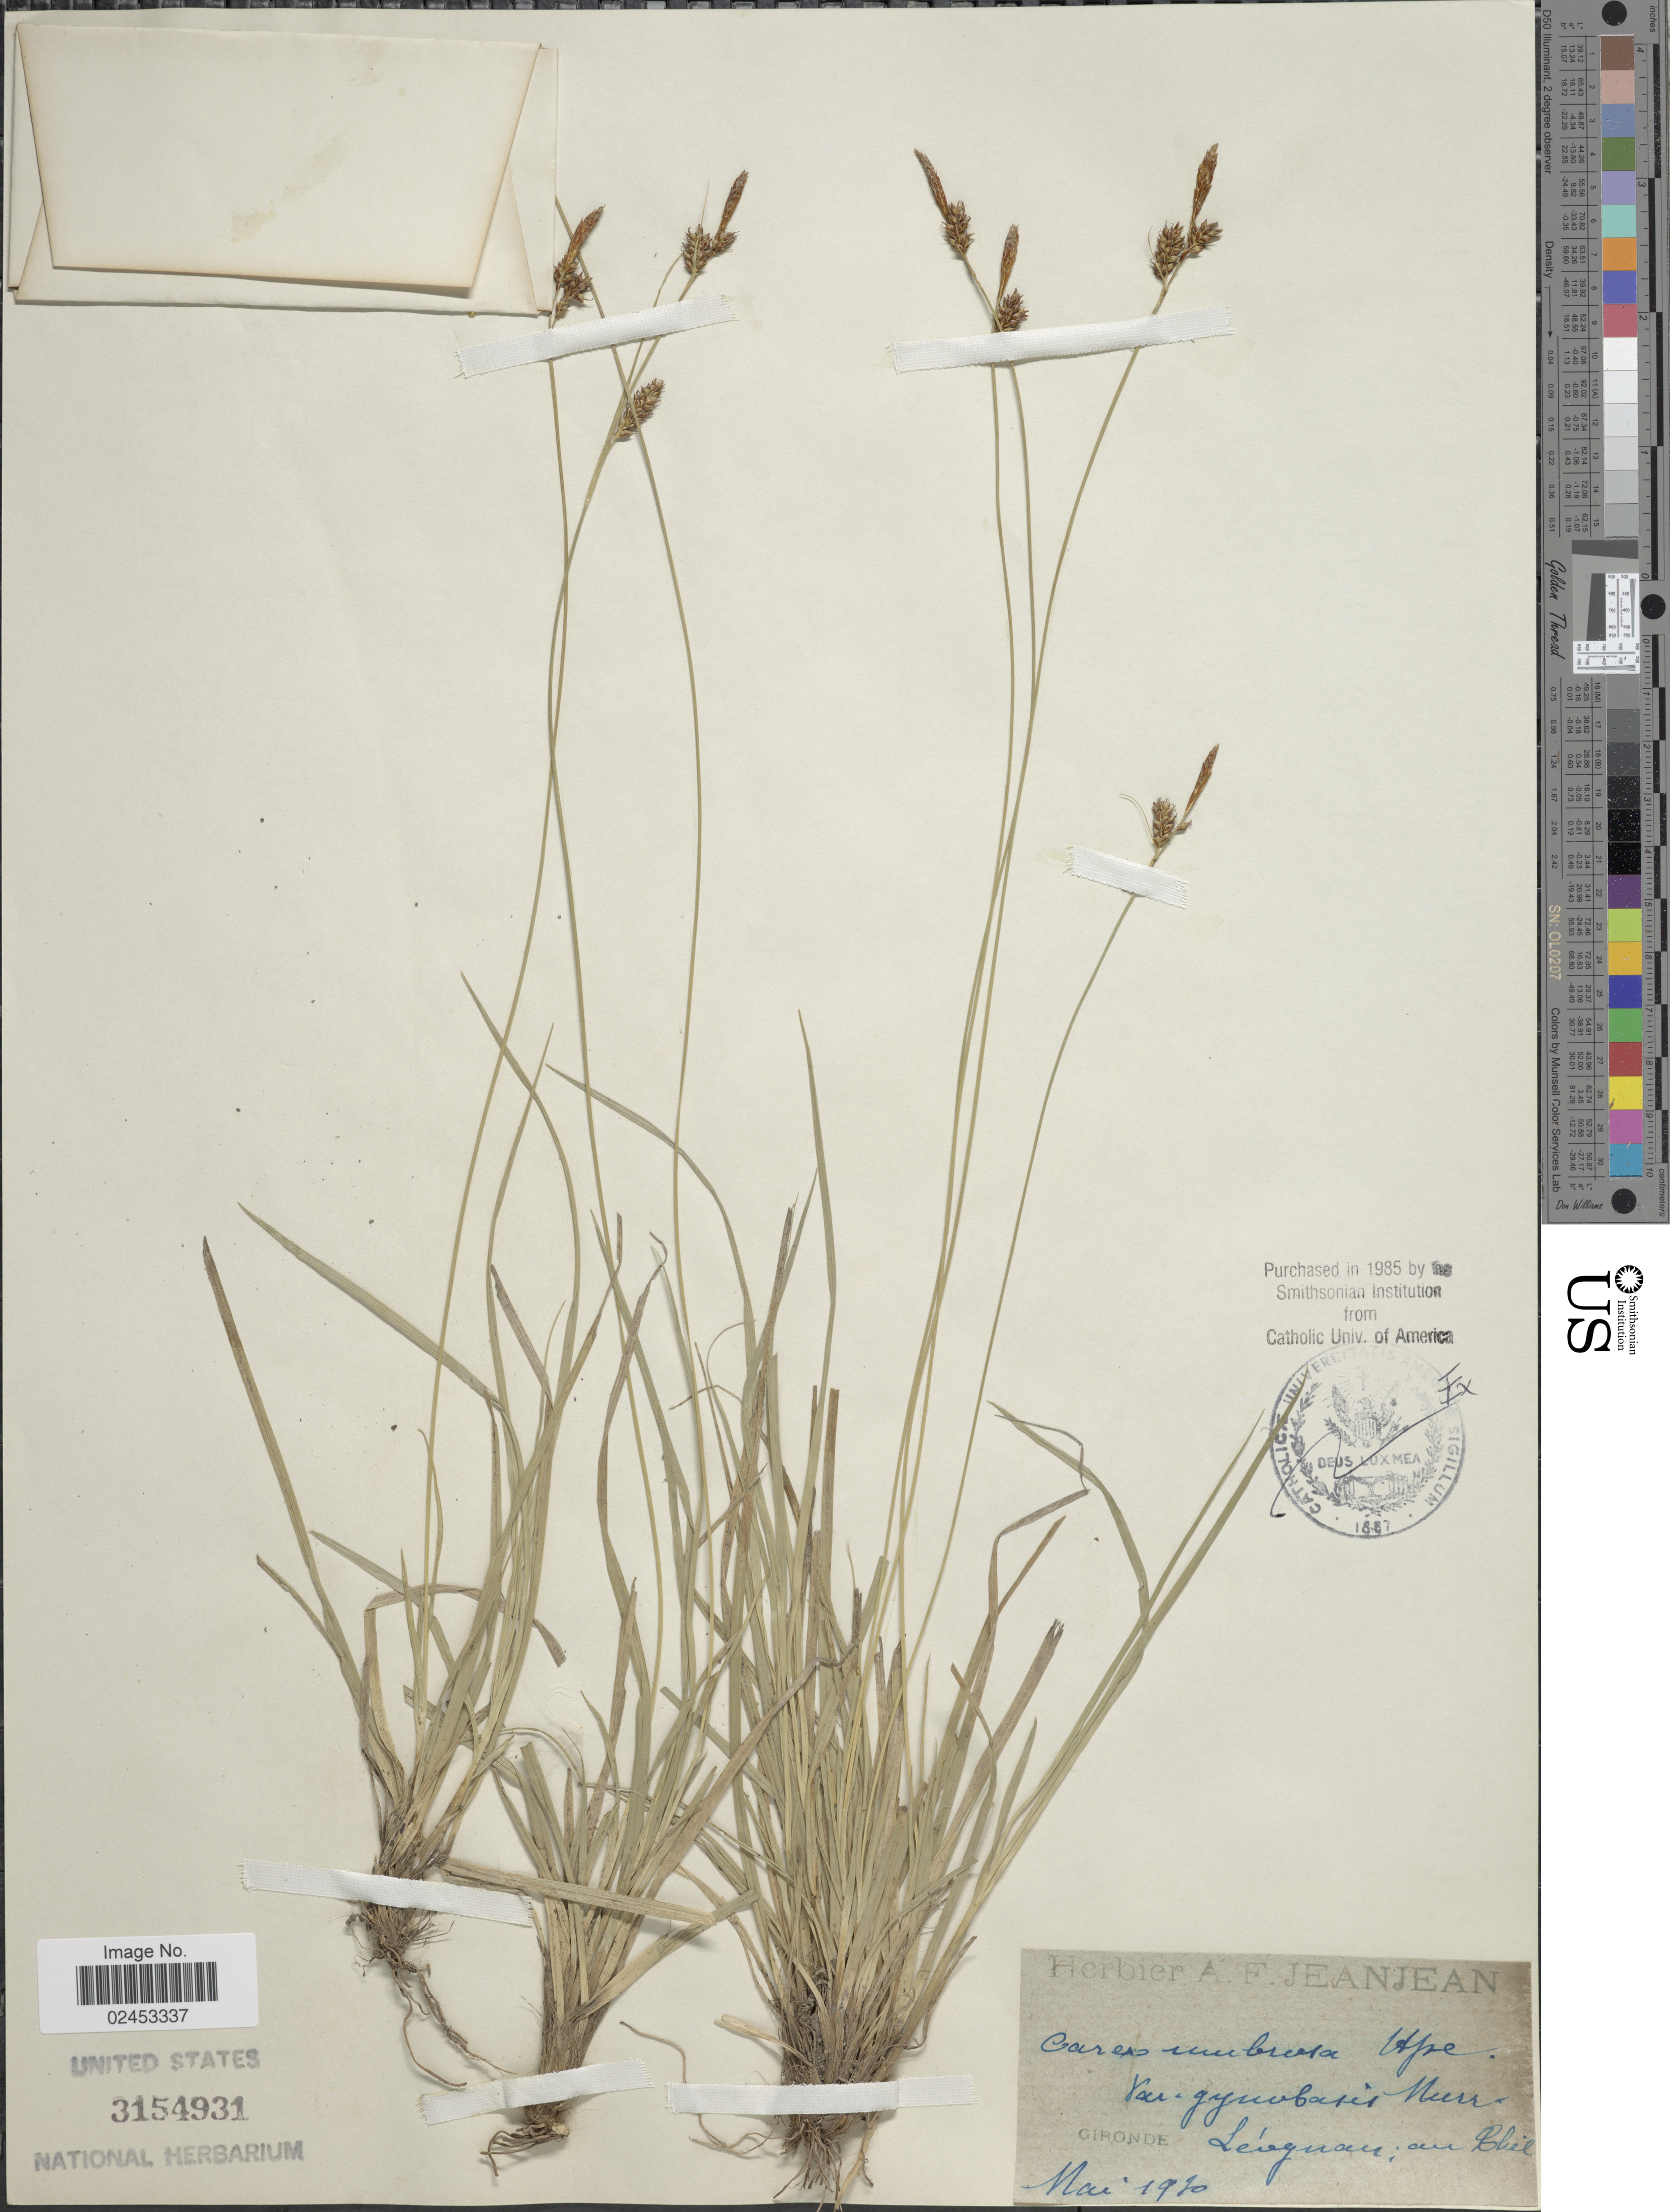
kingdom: Plantae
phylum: Tracheophyta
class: Liliopsida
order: Poales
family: Cyperaceae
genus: Carex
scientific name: Carex umbrosa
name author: Host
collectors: Ex Herb. A. F. Jeanjean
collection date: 1930-05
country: France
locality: Gironde Leógnan; an [illegible text]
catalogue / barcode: US 3154931